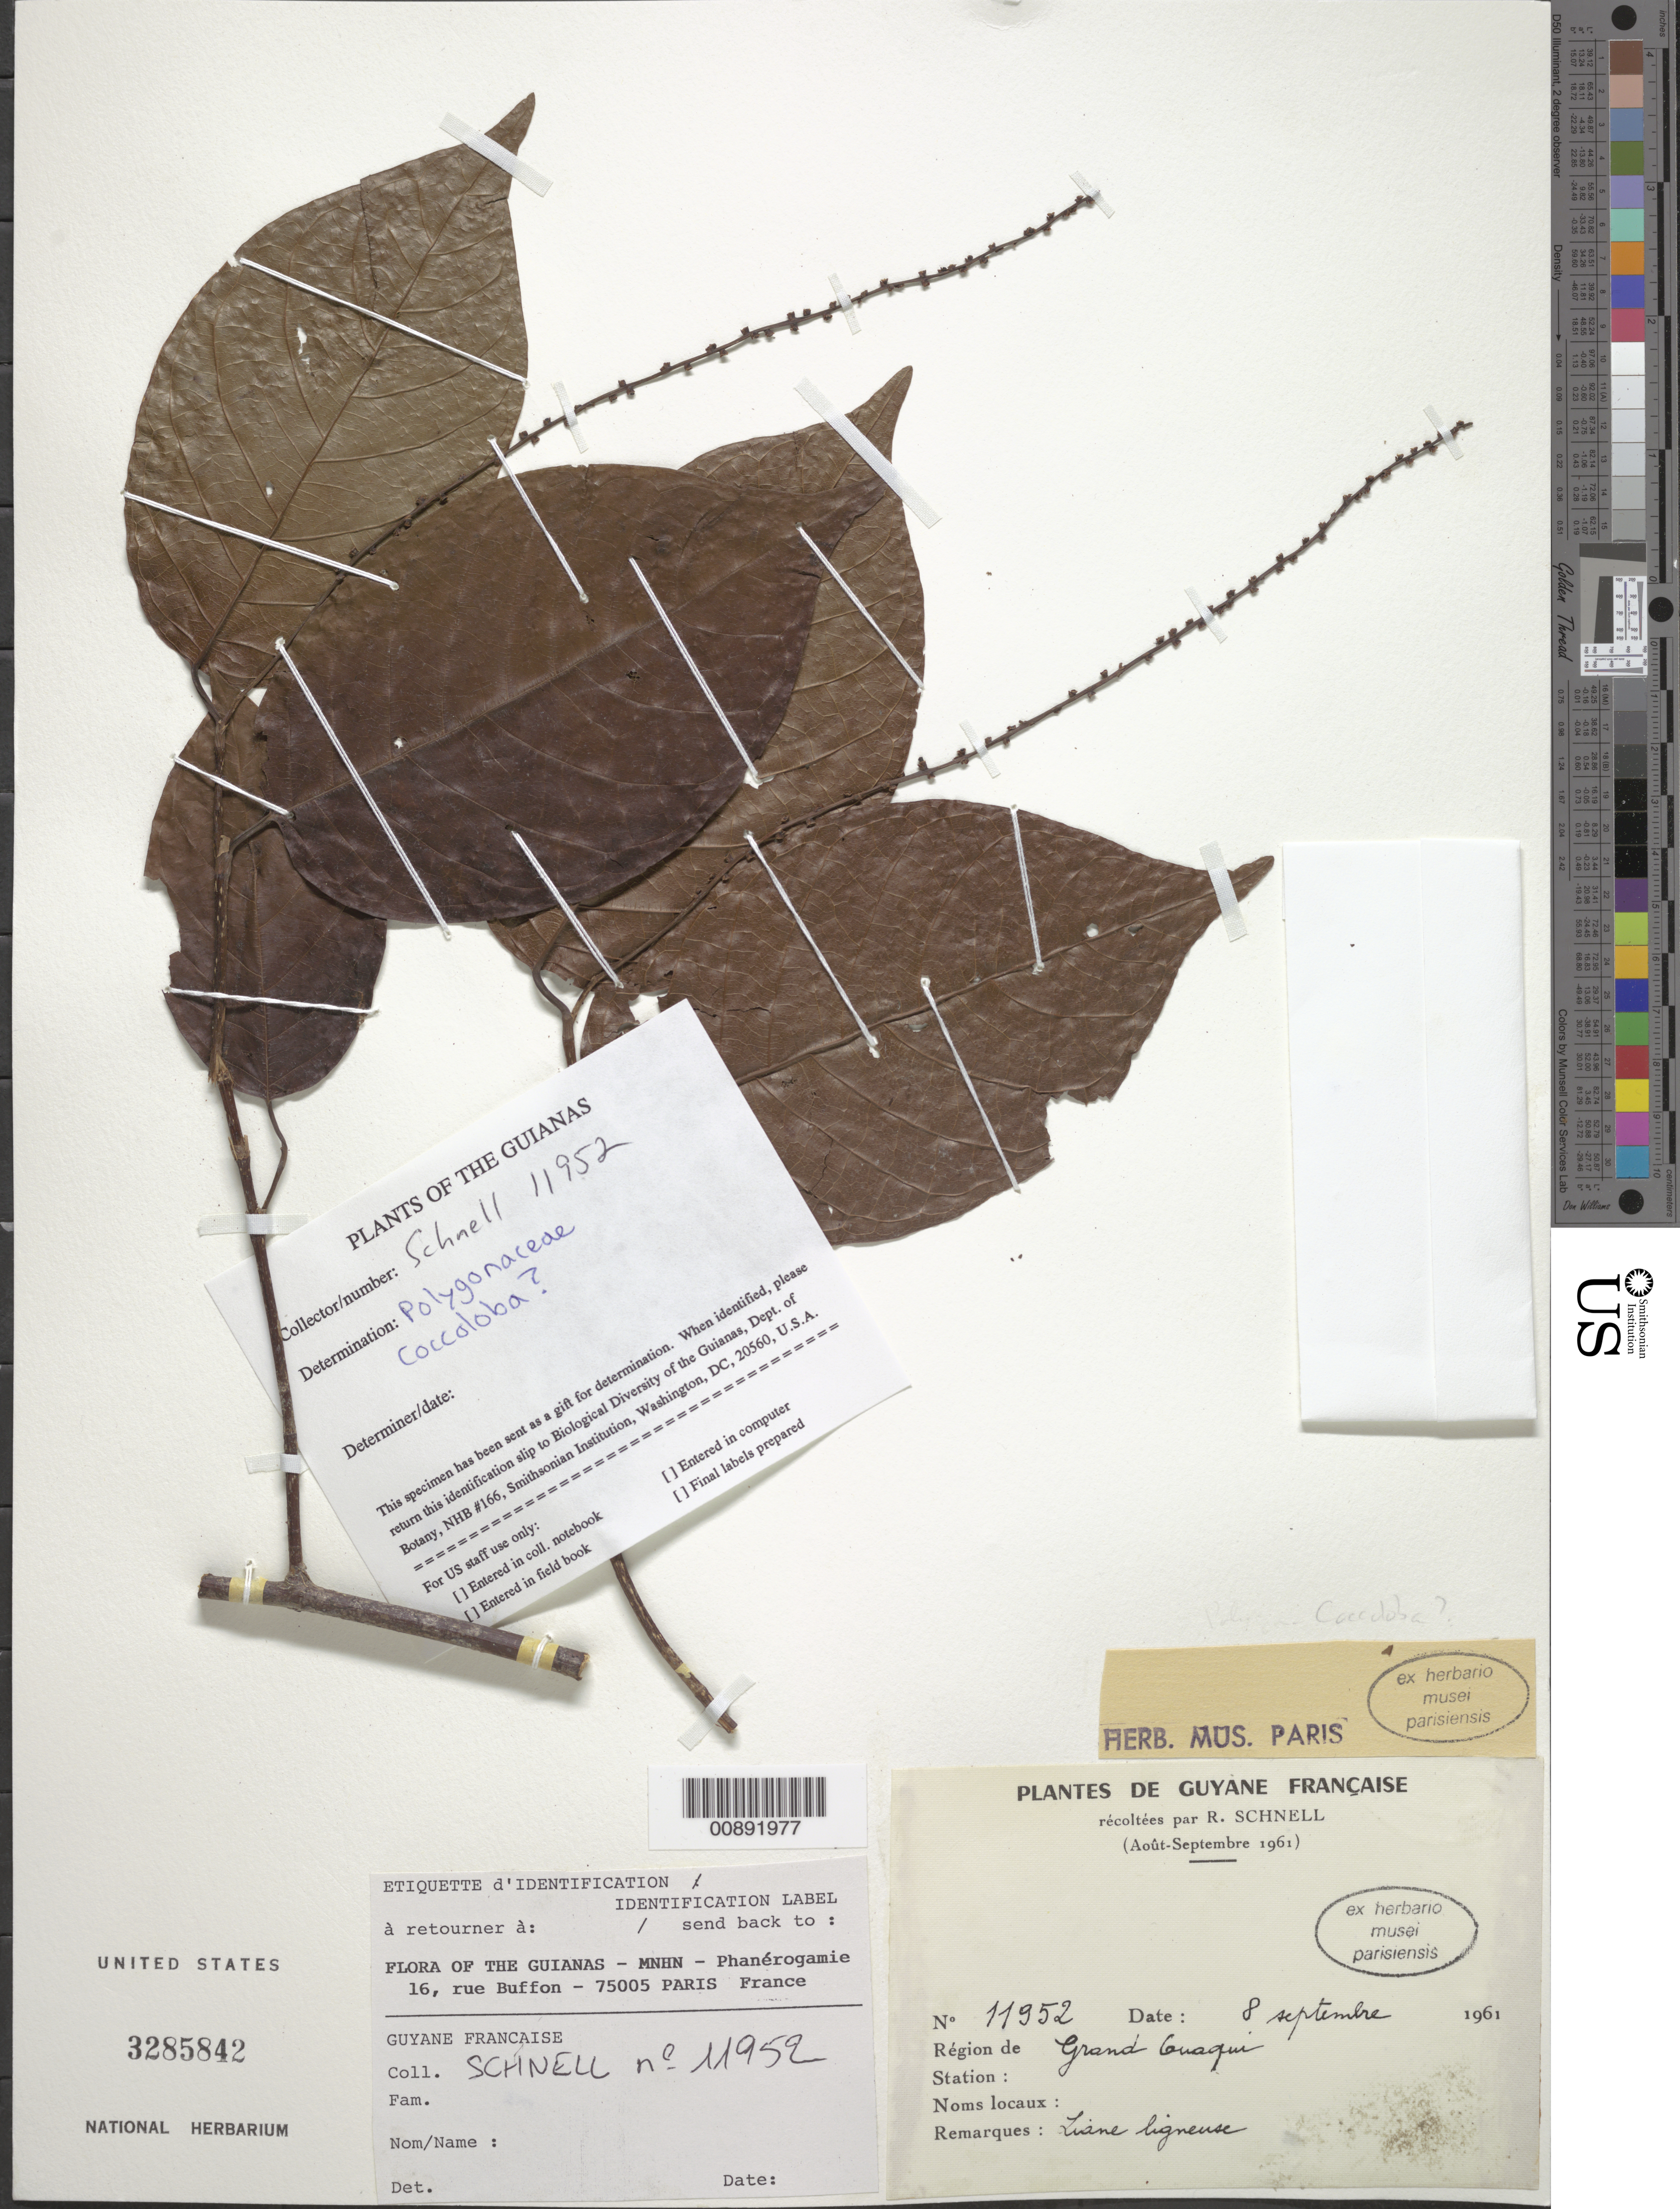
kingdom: Plantae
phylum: Tracheophyta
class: Magnoliopsida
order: Caryophyllales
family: Polygonaceae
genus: Coccoloba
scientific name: Coccoloba sp.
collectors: R. A. Schnell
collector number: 11952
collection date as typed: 8-Sep-61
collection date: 1961-09-08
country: French Guiana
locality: Grand Ouaqui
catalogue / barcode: US 3285842